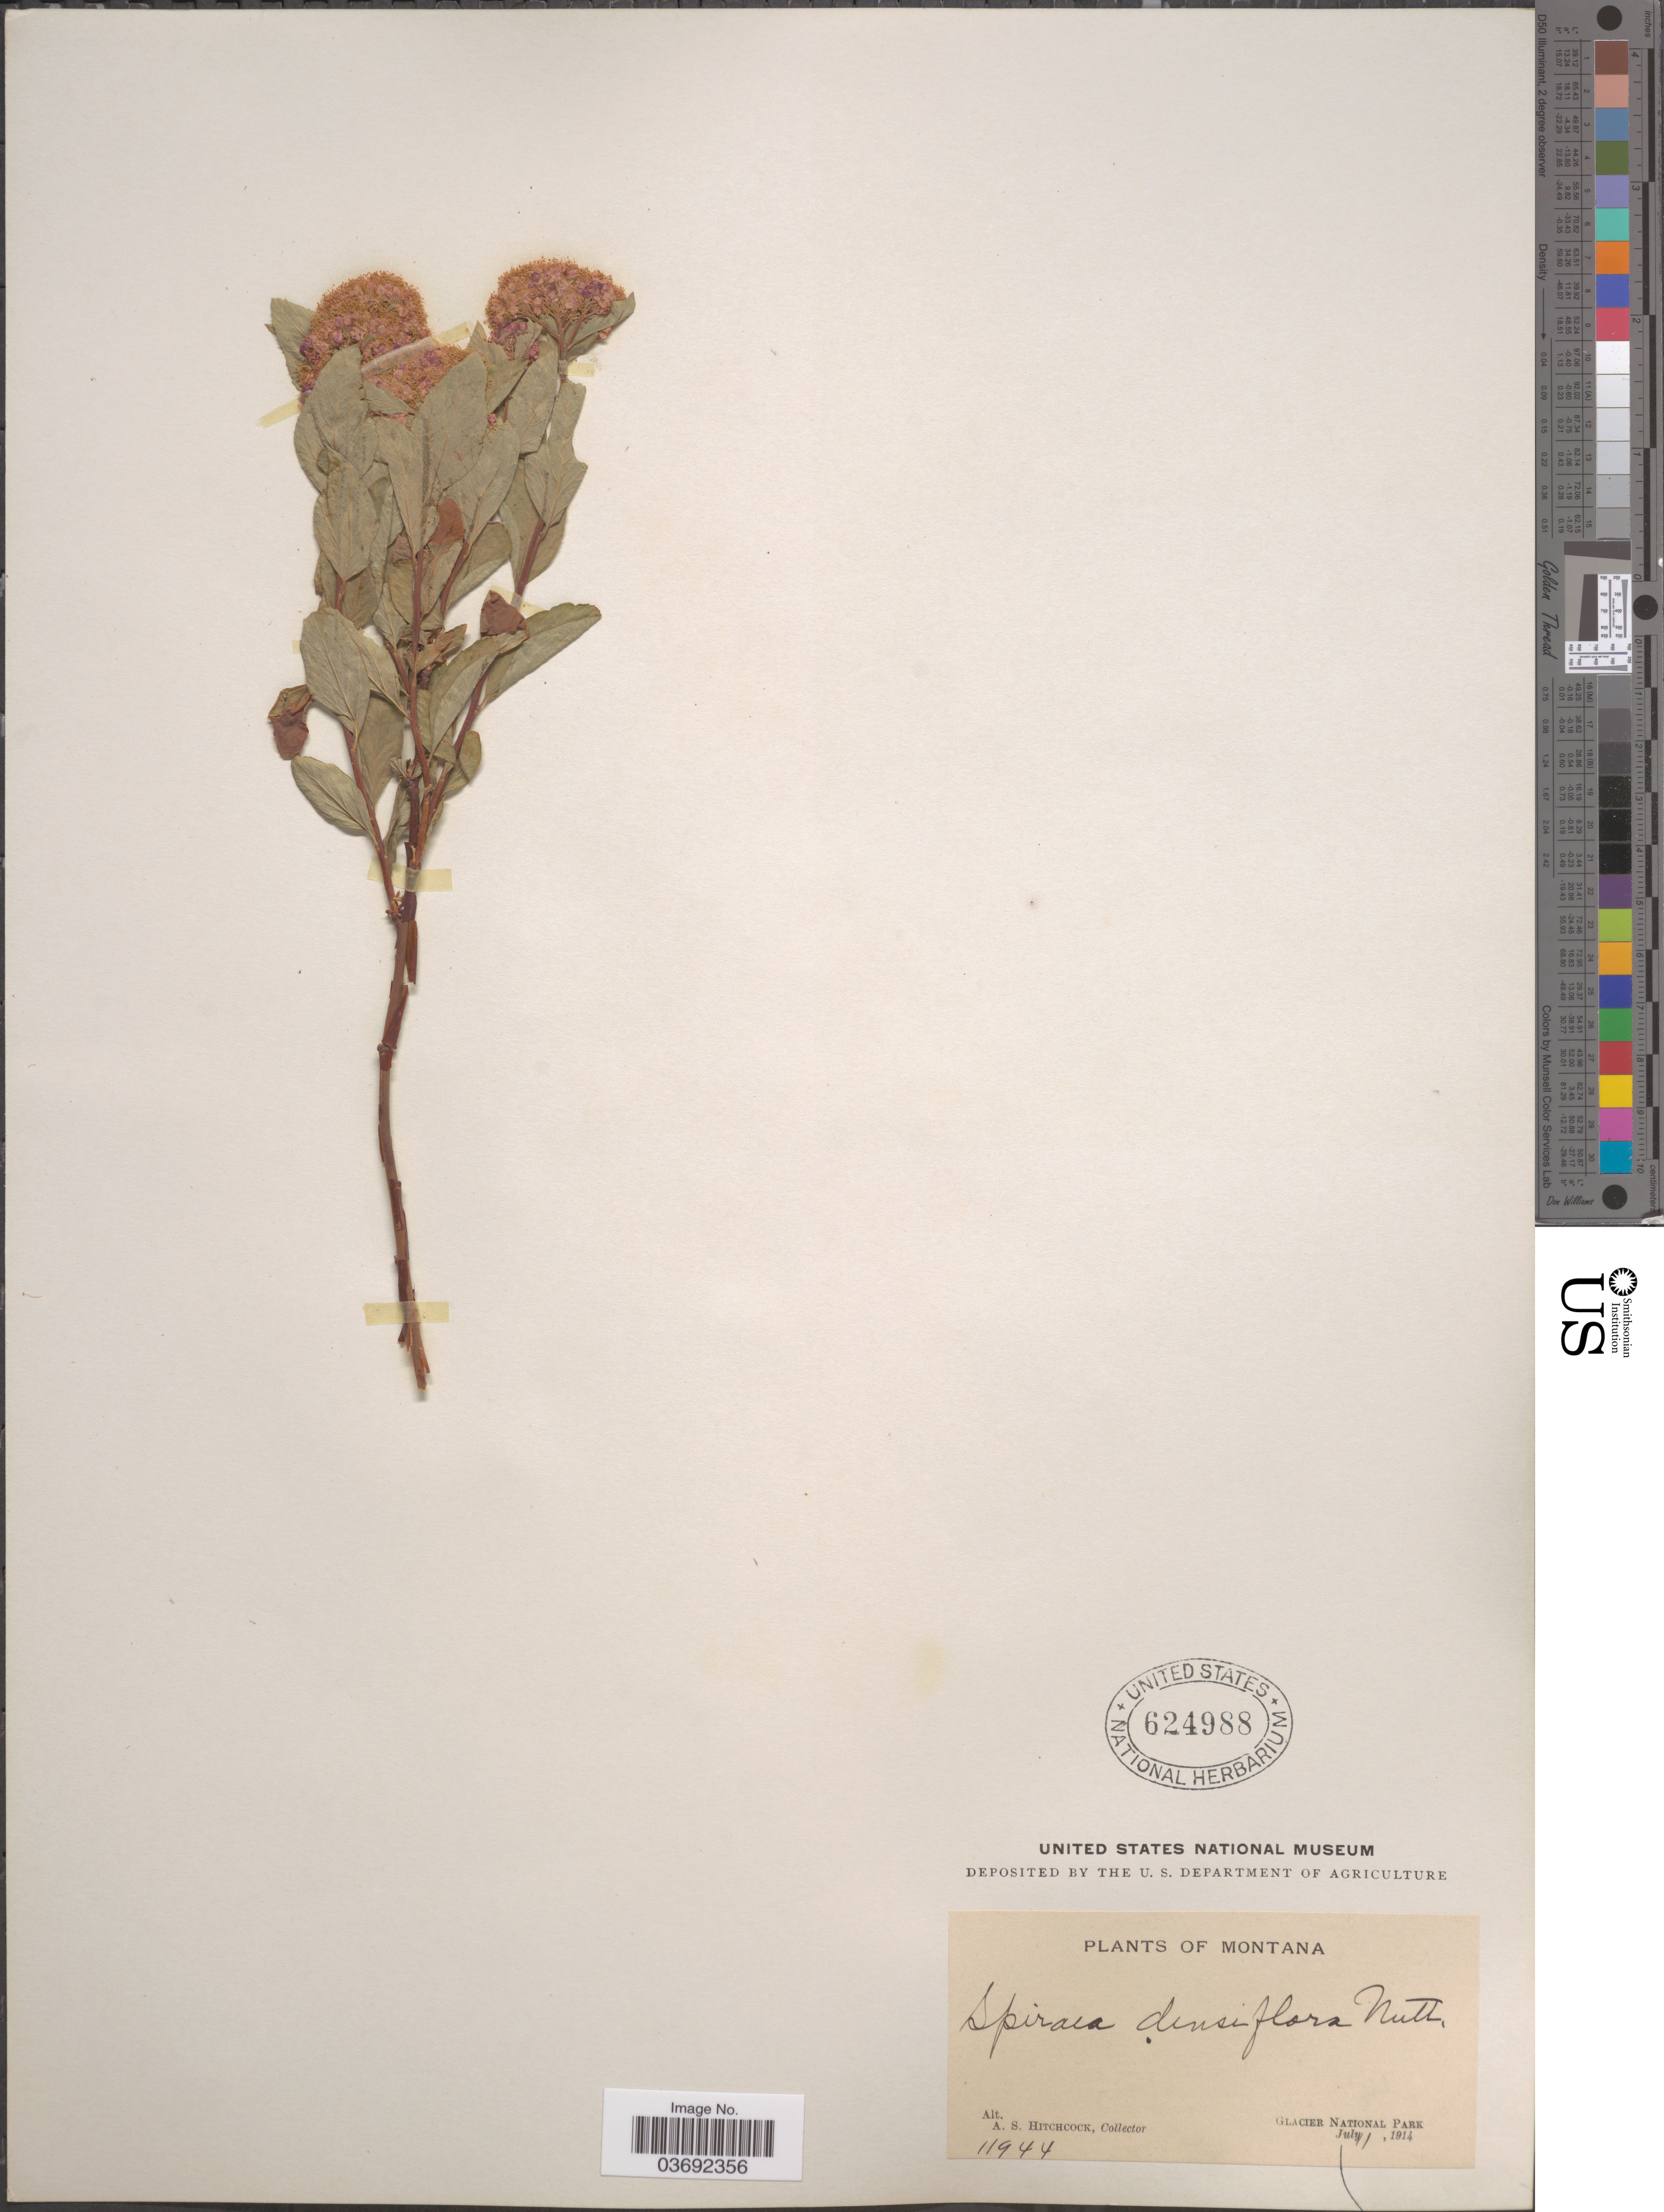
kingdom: Plantae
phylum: Tracheophyta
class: Magnoliopsida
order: Rosales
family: Rosaceae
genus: Spiraea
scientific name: Spiraea densiflora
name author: Nutt. ex Greenm.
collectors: A. S. Hitchcock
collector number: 11944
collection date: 1914-07-01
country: United States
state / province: Montana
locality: Glacier National Park.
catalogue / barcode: US 624988